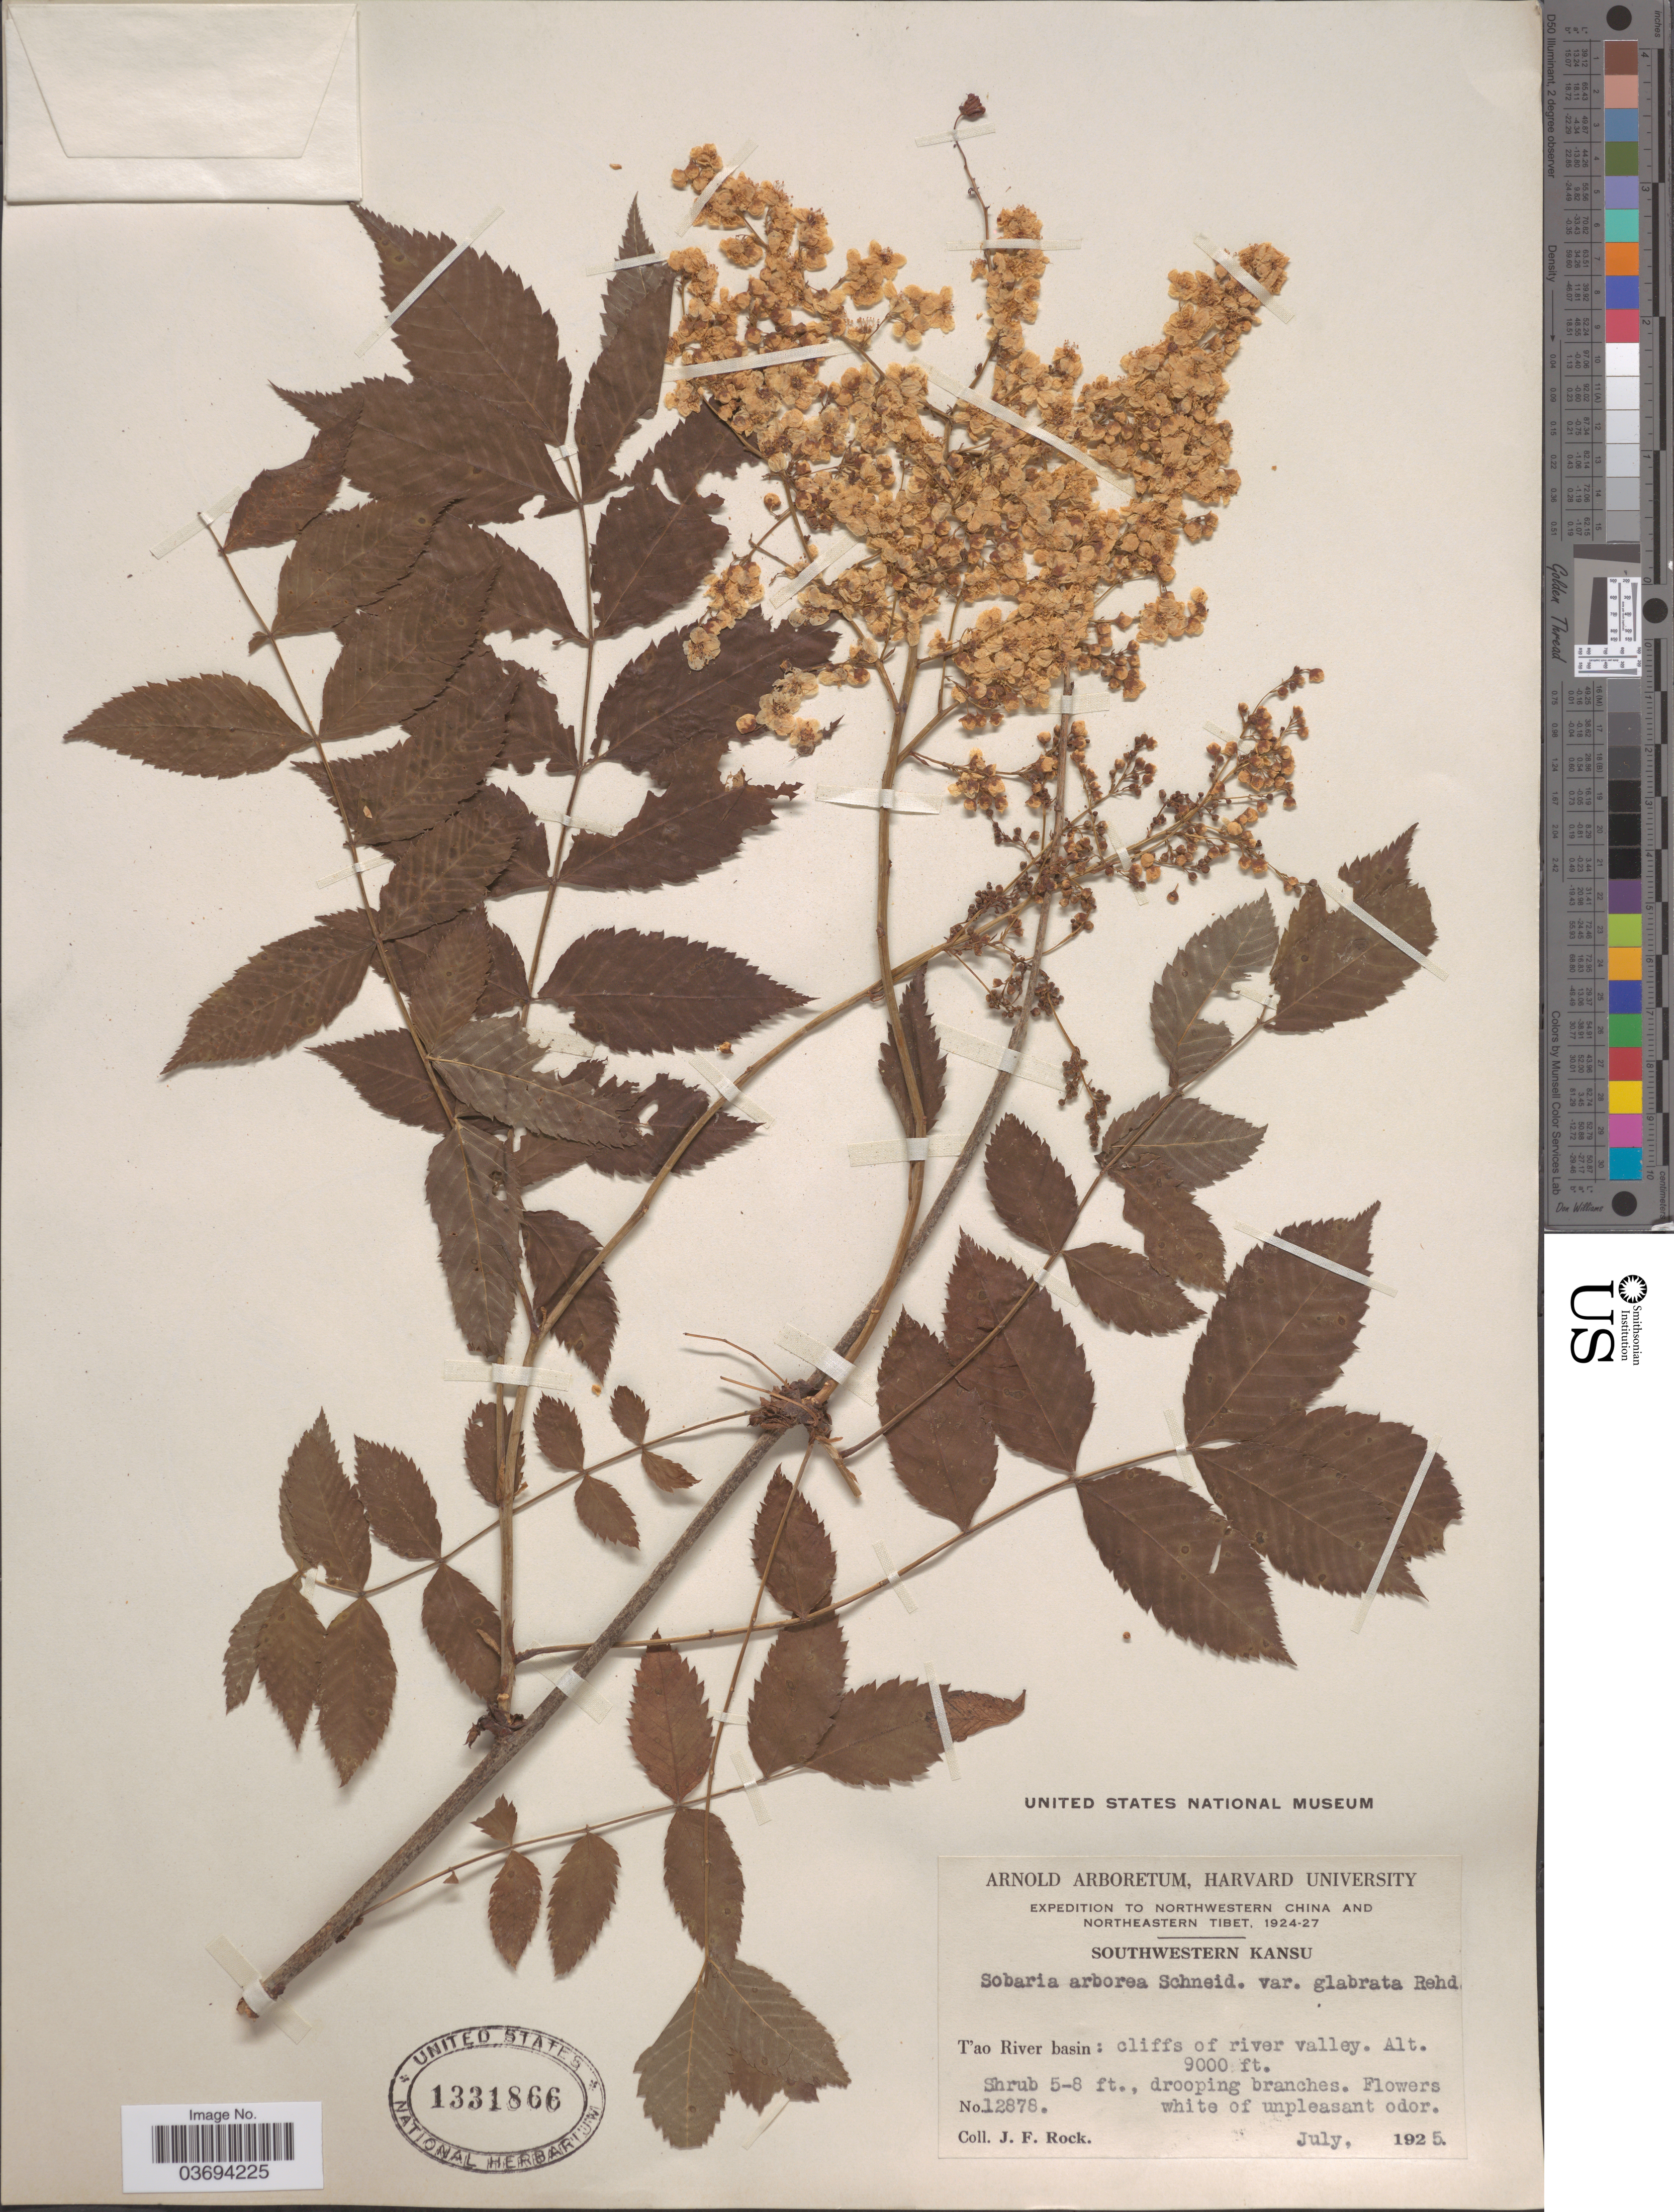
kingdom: Plantae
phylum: Tracheophyta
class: Magnoliopsida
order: Rosales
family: Rosaceae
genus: Sorbaria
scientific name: Sorbaria arborea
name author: C.K. Schneid.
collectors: J. Rock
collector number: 12878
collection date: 1925-07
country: China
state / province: Gansu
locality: Northwestern China and Northeastern Tibet. Southwestern Kansu. T'ao River basin: cliffs of river valley.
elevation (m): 2743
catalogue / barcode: US 1331866